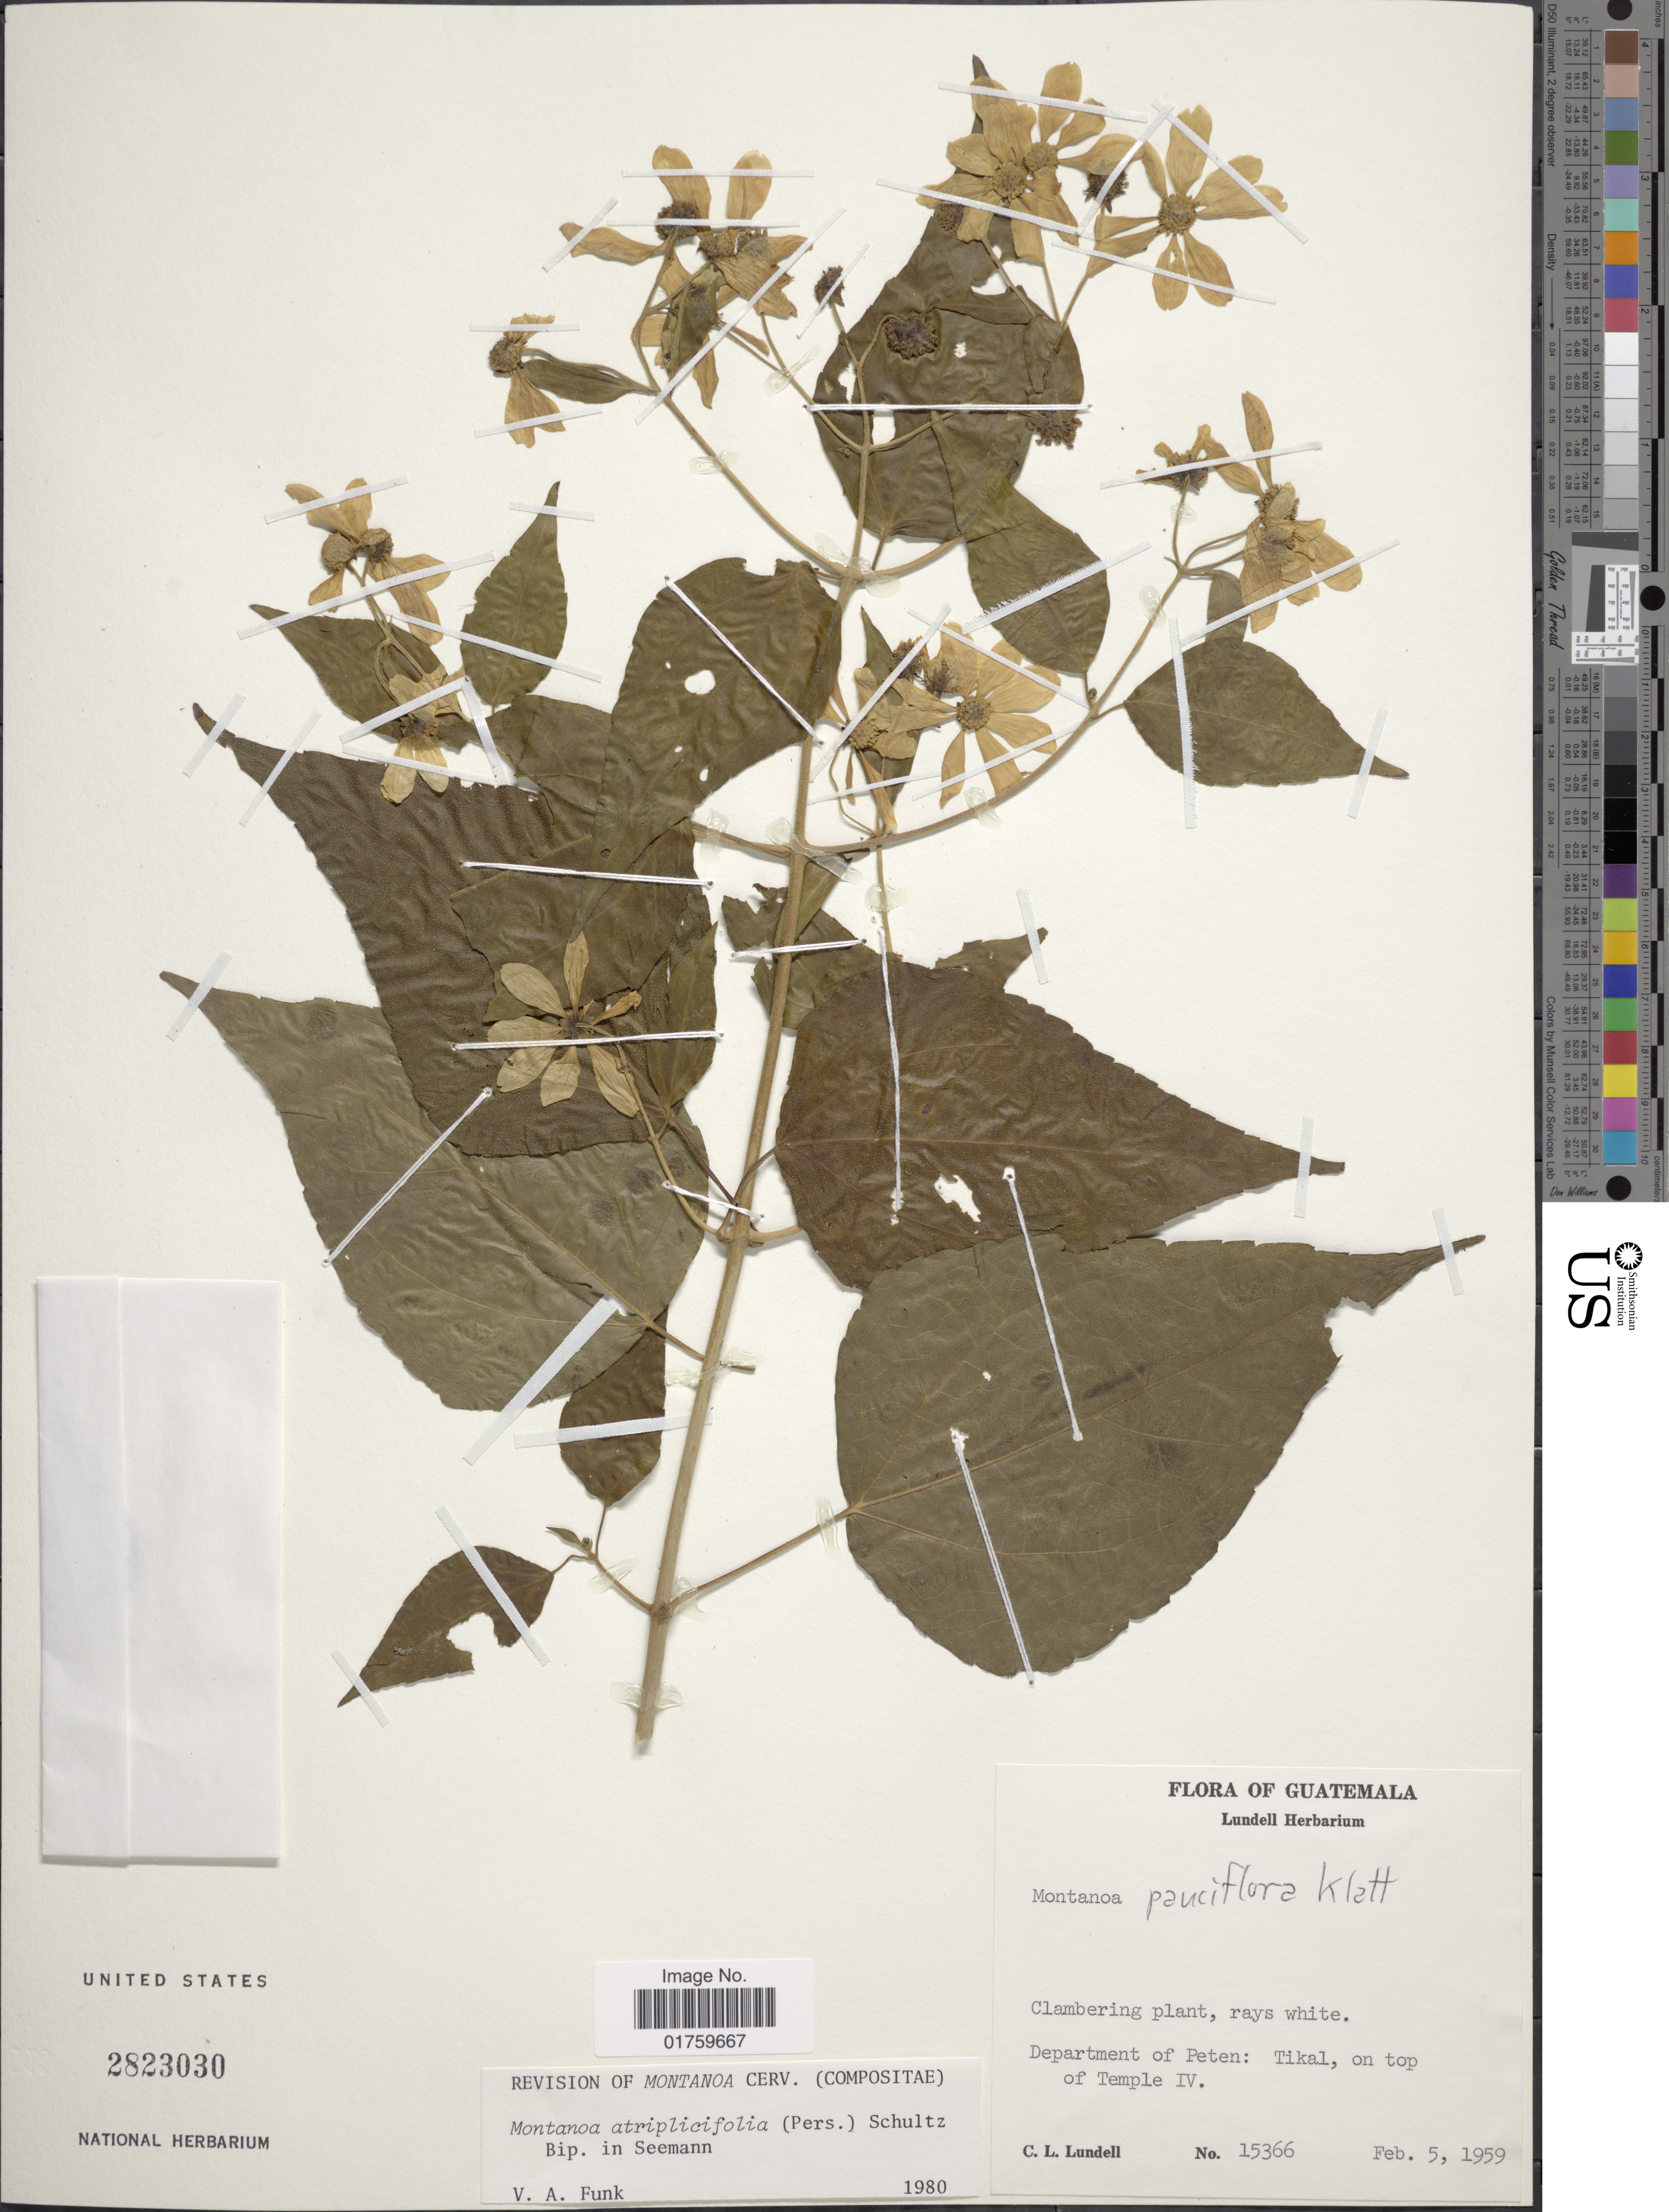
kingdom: Plantae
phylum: Tracheophyta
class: Magnoliopsida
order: Asterales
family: Asteraceae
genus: Montanoa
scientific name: Montanoa atriplicifolia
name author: (Pers.) Sch. Bip.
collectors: C. L. Lundell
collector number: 15366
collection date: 1959-02-05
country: Guatemala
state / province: El Petén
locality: Tikal, on top of Temple IV.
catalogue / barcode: US 2823030